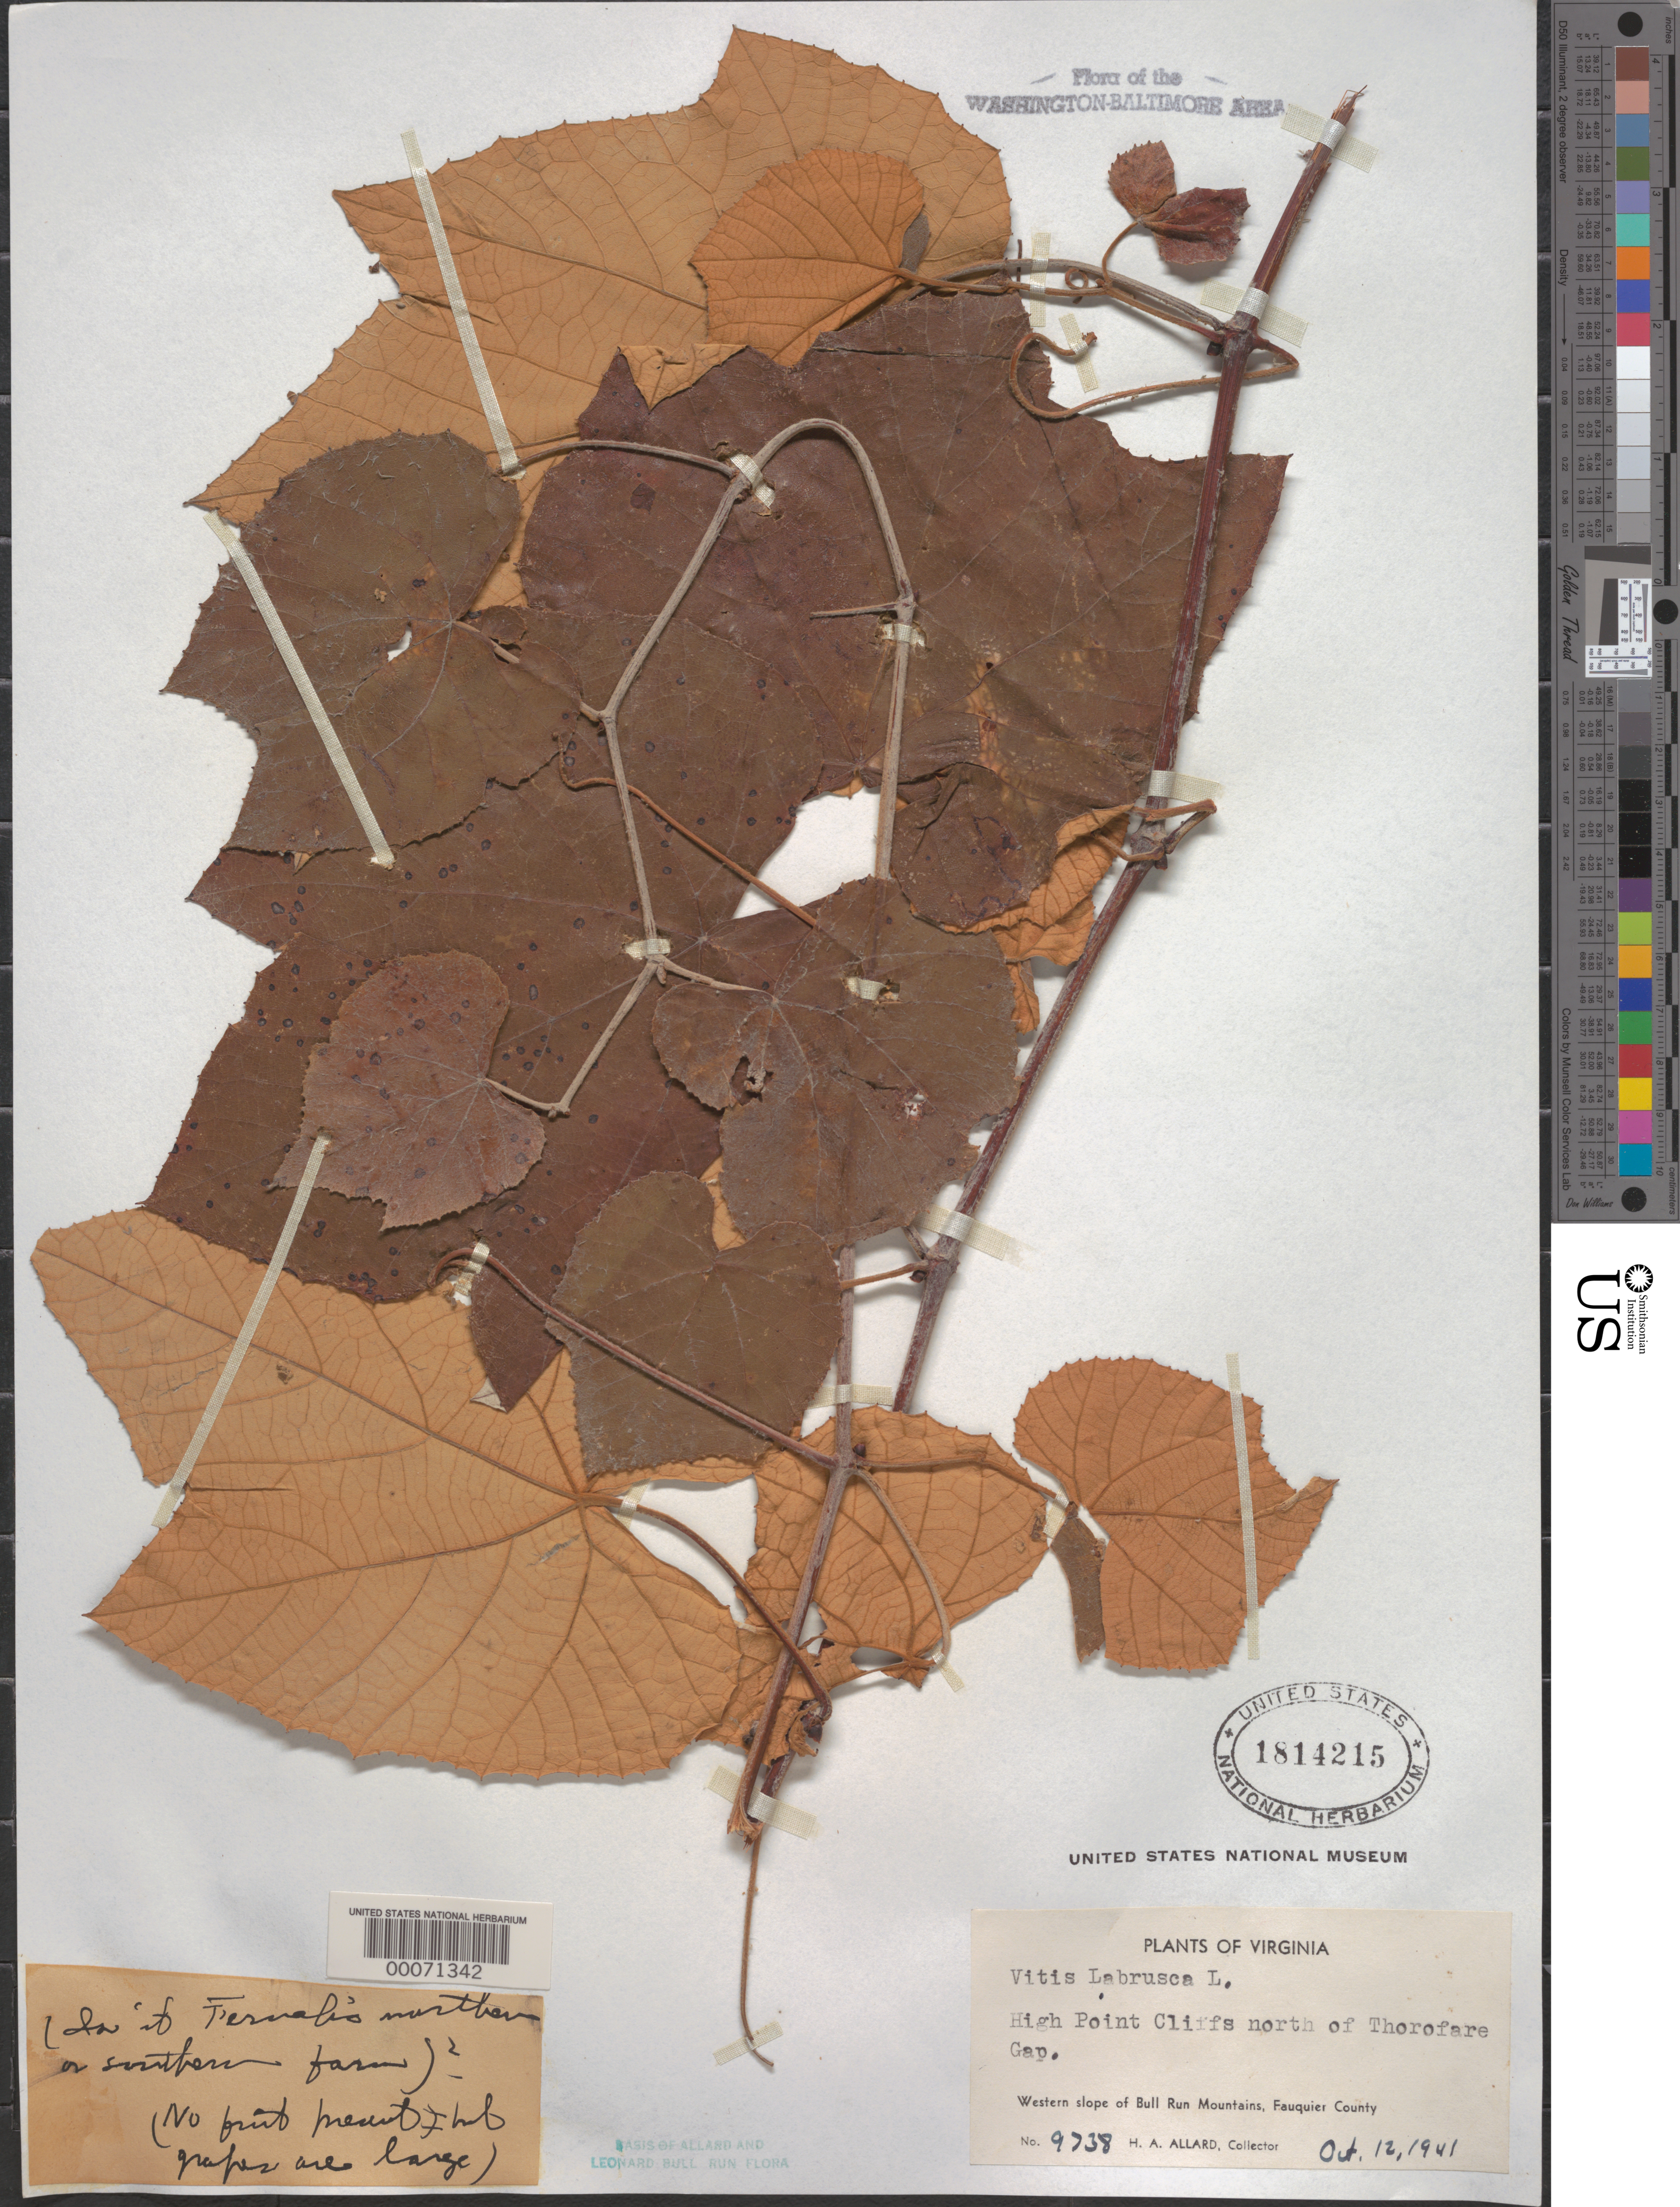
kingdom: Plantae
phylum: Tracheophyta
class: Magnoliopsida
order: Vitales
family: Vitaceae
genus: Vitis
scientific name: Vitis labrusca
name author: L.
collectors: H. A. Allard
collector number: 9738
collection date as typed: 12 Oct 1941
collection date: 1941-10-12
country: United States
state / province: Virginia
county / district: Fauquier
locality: High Point Cliffs, north of Thorofare Gap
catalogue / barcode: US 1814215